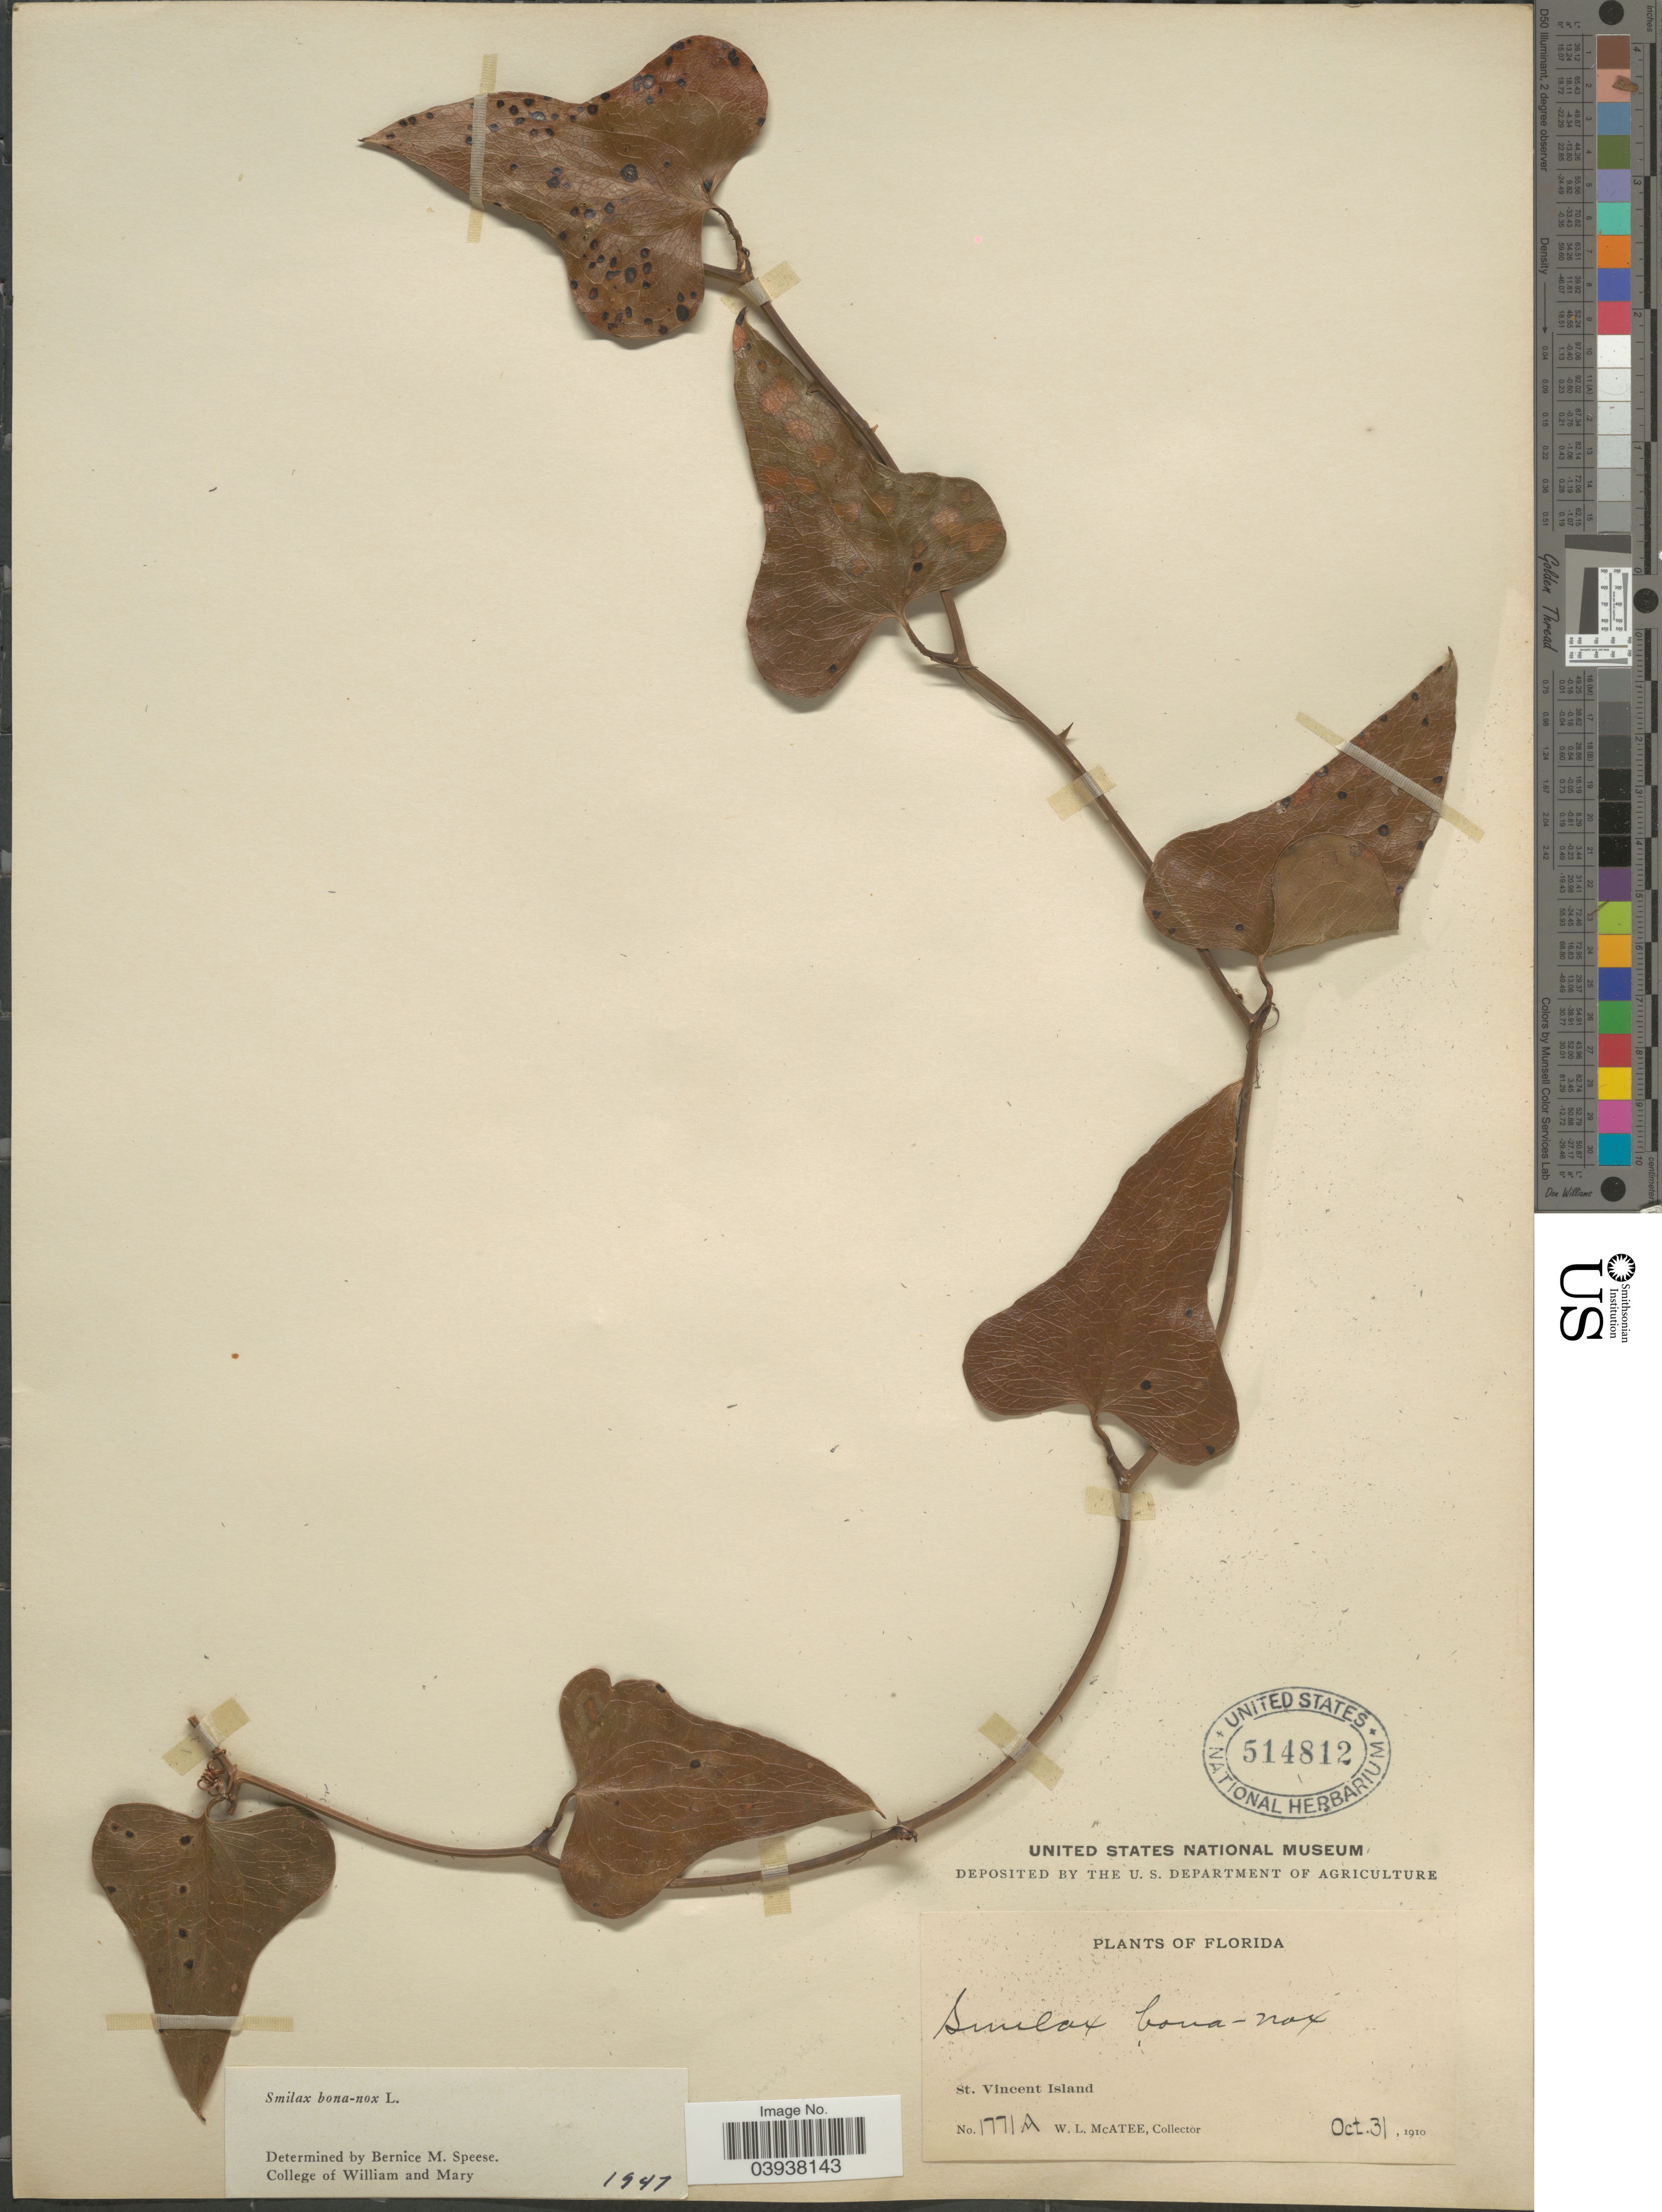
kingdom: Plantae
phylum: Tracheophyta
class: Liliopsida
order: Liliales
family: Smilacaceae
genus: Smilax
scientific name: Smilax bona-nox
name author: L.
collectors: W. McAtee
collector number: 1771A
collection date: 1910-10-31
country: United States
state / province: Florida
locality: St. Vincent Island.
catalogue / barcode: US 514812